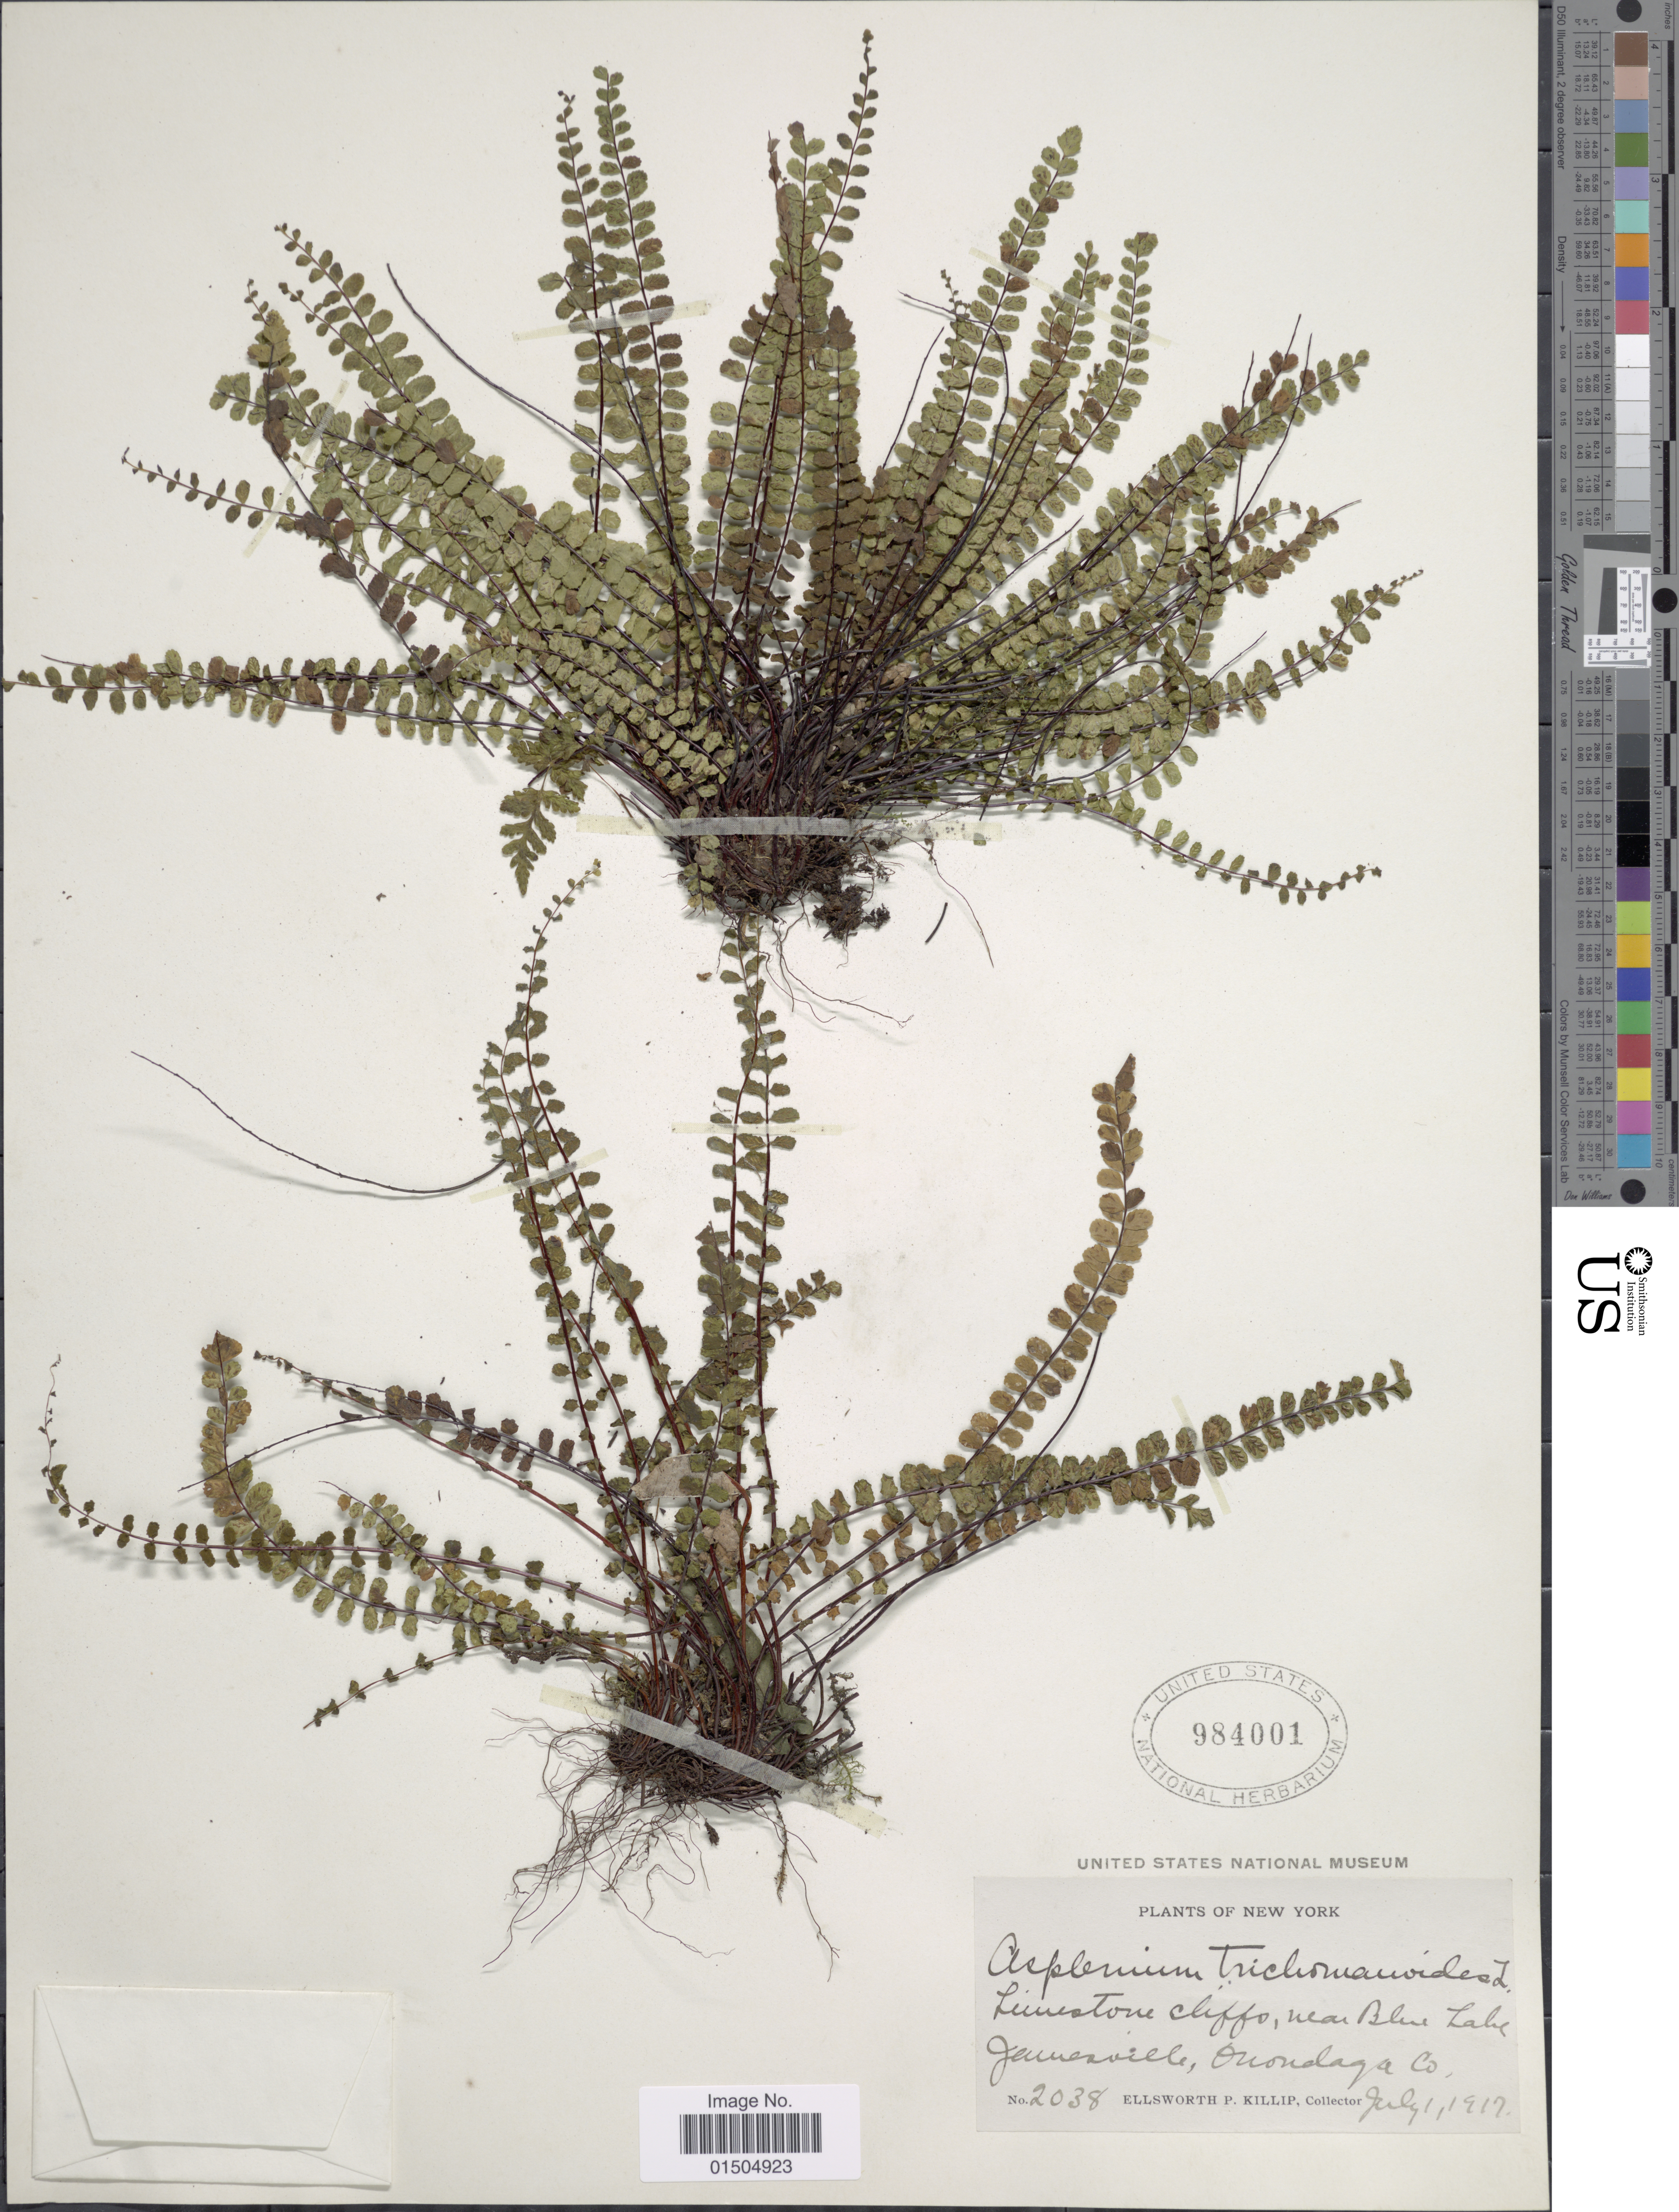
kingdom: Plantae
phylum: Tracheophyta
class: Polypodiopsida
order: Polypodiales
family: Aspleniaceae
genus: Asplenium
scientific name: Asplenium trichomanes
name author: L.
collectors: E. P. Killip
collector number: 2038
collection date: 1917-07-01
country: United States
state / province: New York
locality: Limestone cliffs, near Blue Lake, Jamesville, Onondaga Co.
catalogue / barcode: US 984001